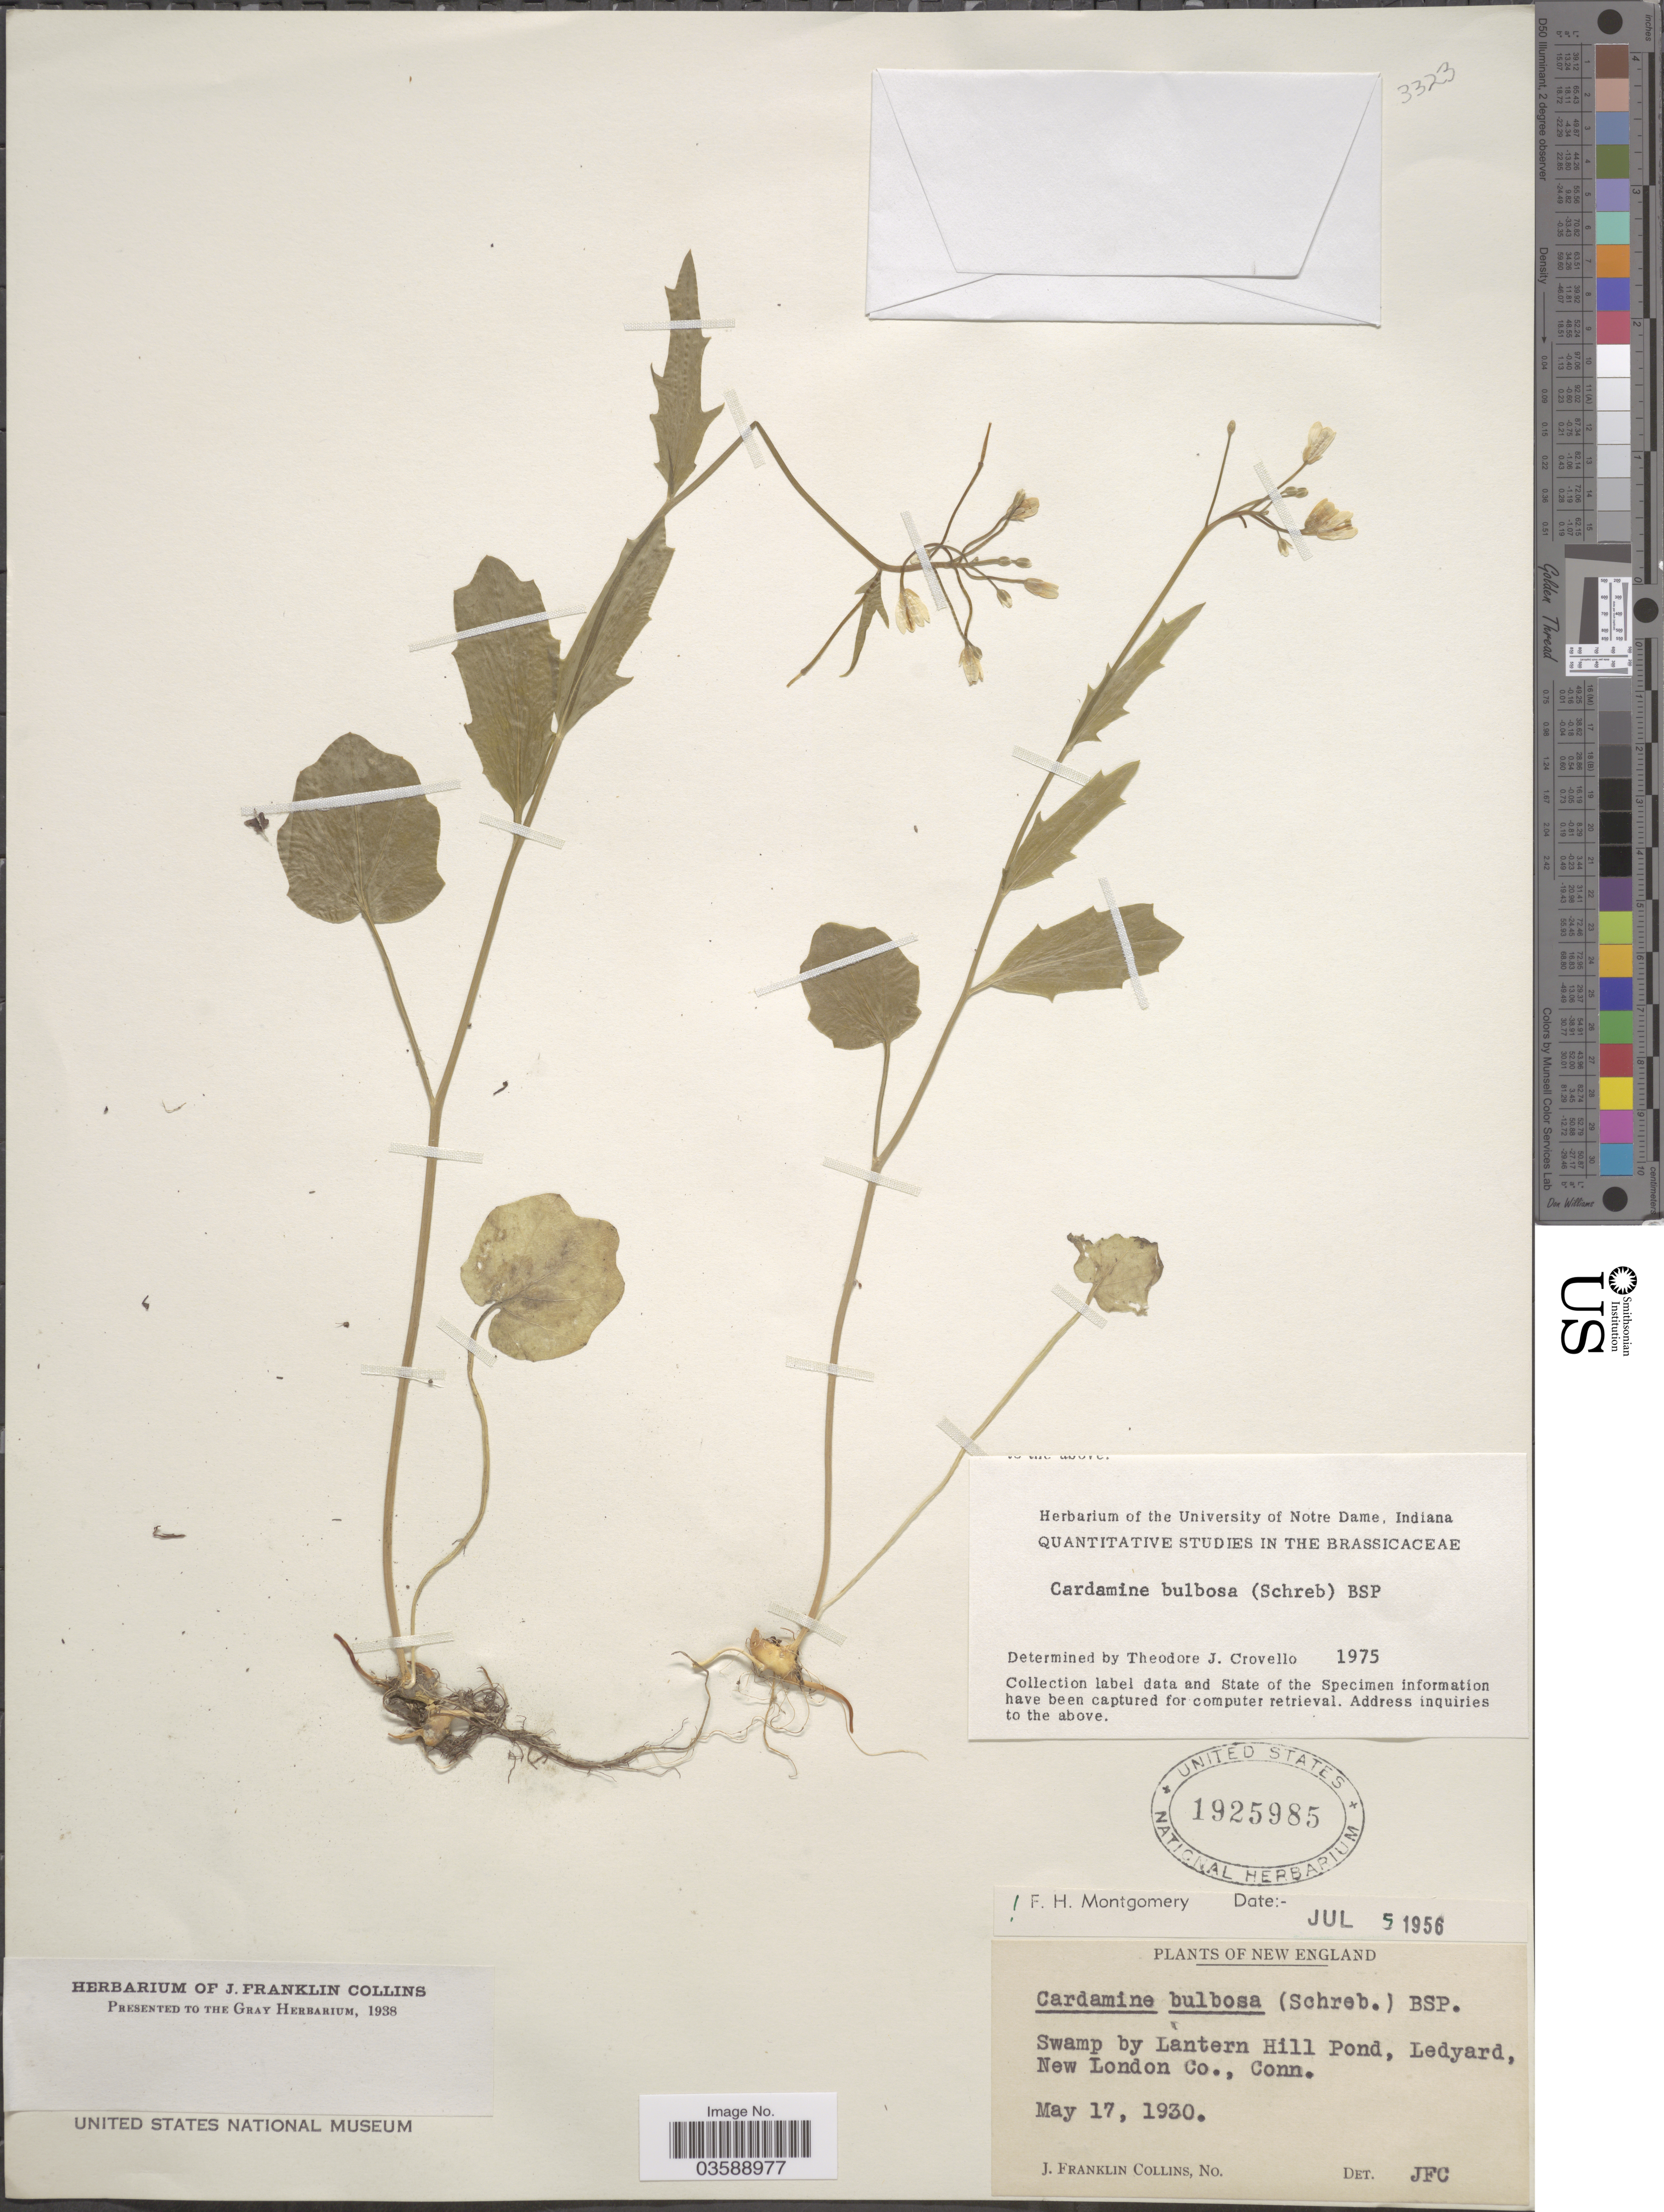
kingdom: Plantae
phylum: Tracheophyta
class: Magnoliopsida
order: Brassicales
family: Brassicaceae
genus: Cardamine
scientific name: Cardamine bulbosa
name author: (Schreb. ex Muhl.) Britton et al.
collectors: J. Collins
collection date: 1930-05-17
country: United States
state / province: Connecticut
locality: New England. Swamp by Lantern Hill Pond, Ledyard. New London Co.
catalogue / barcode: US 1925985